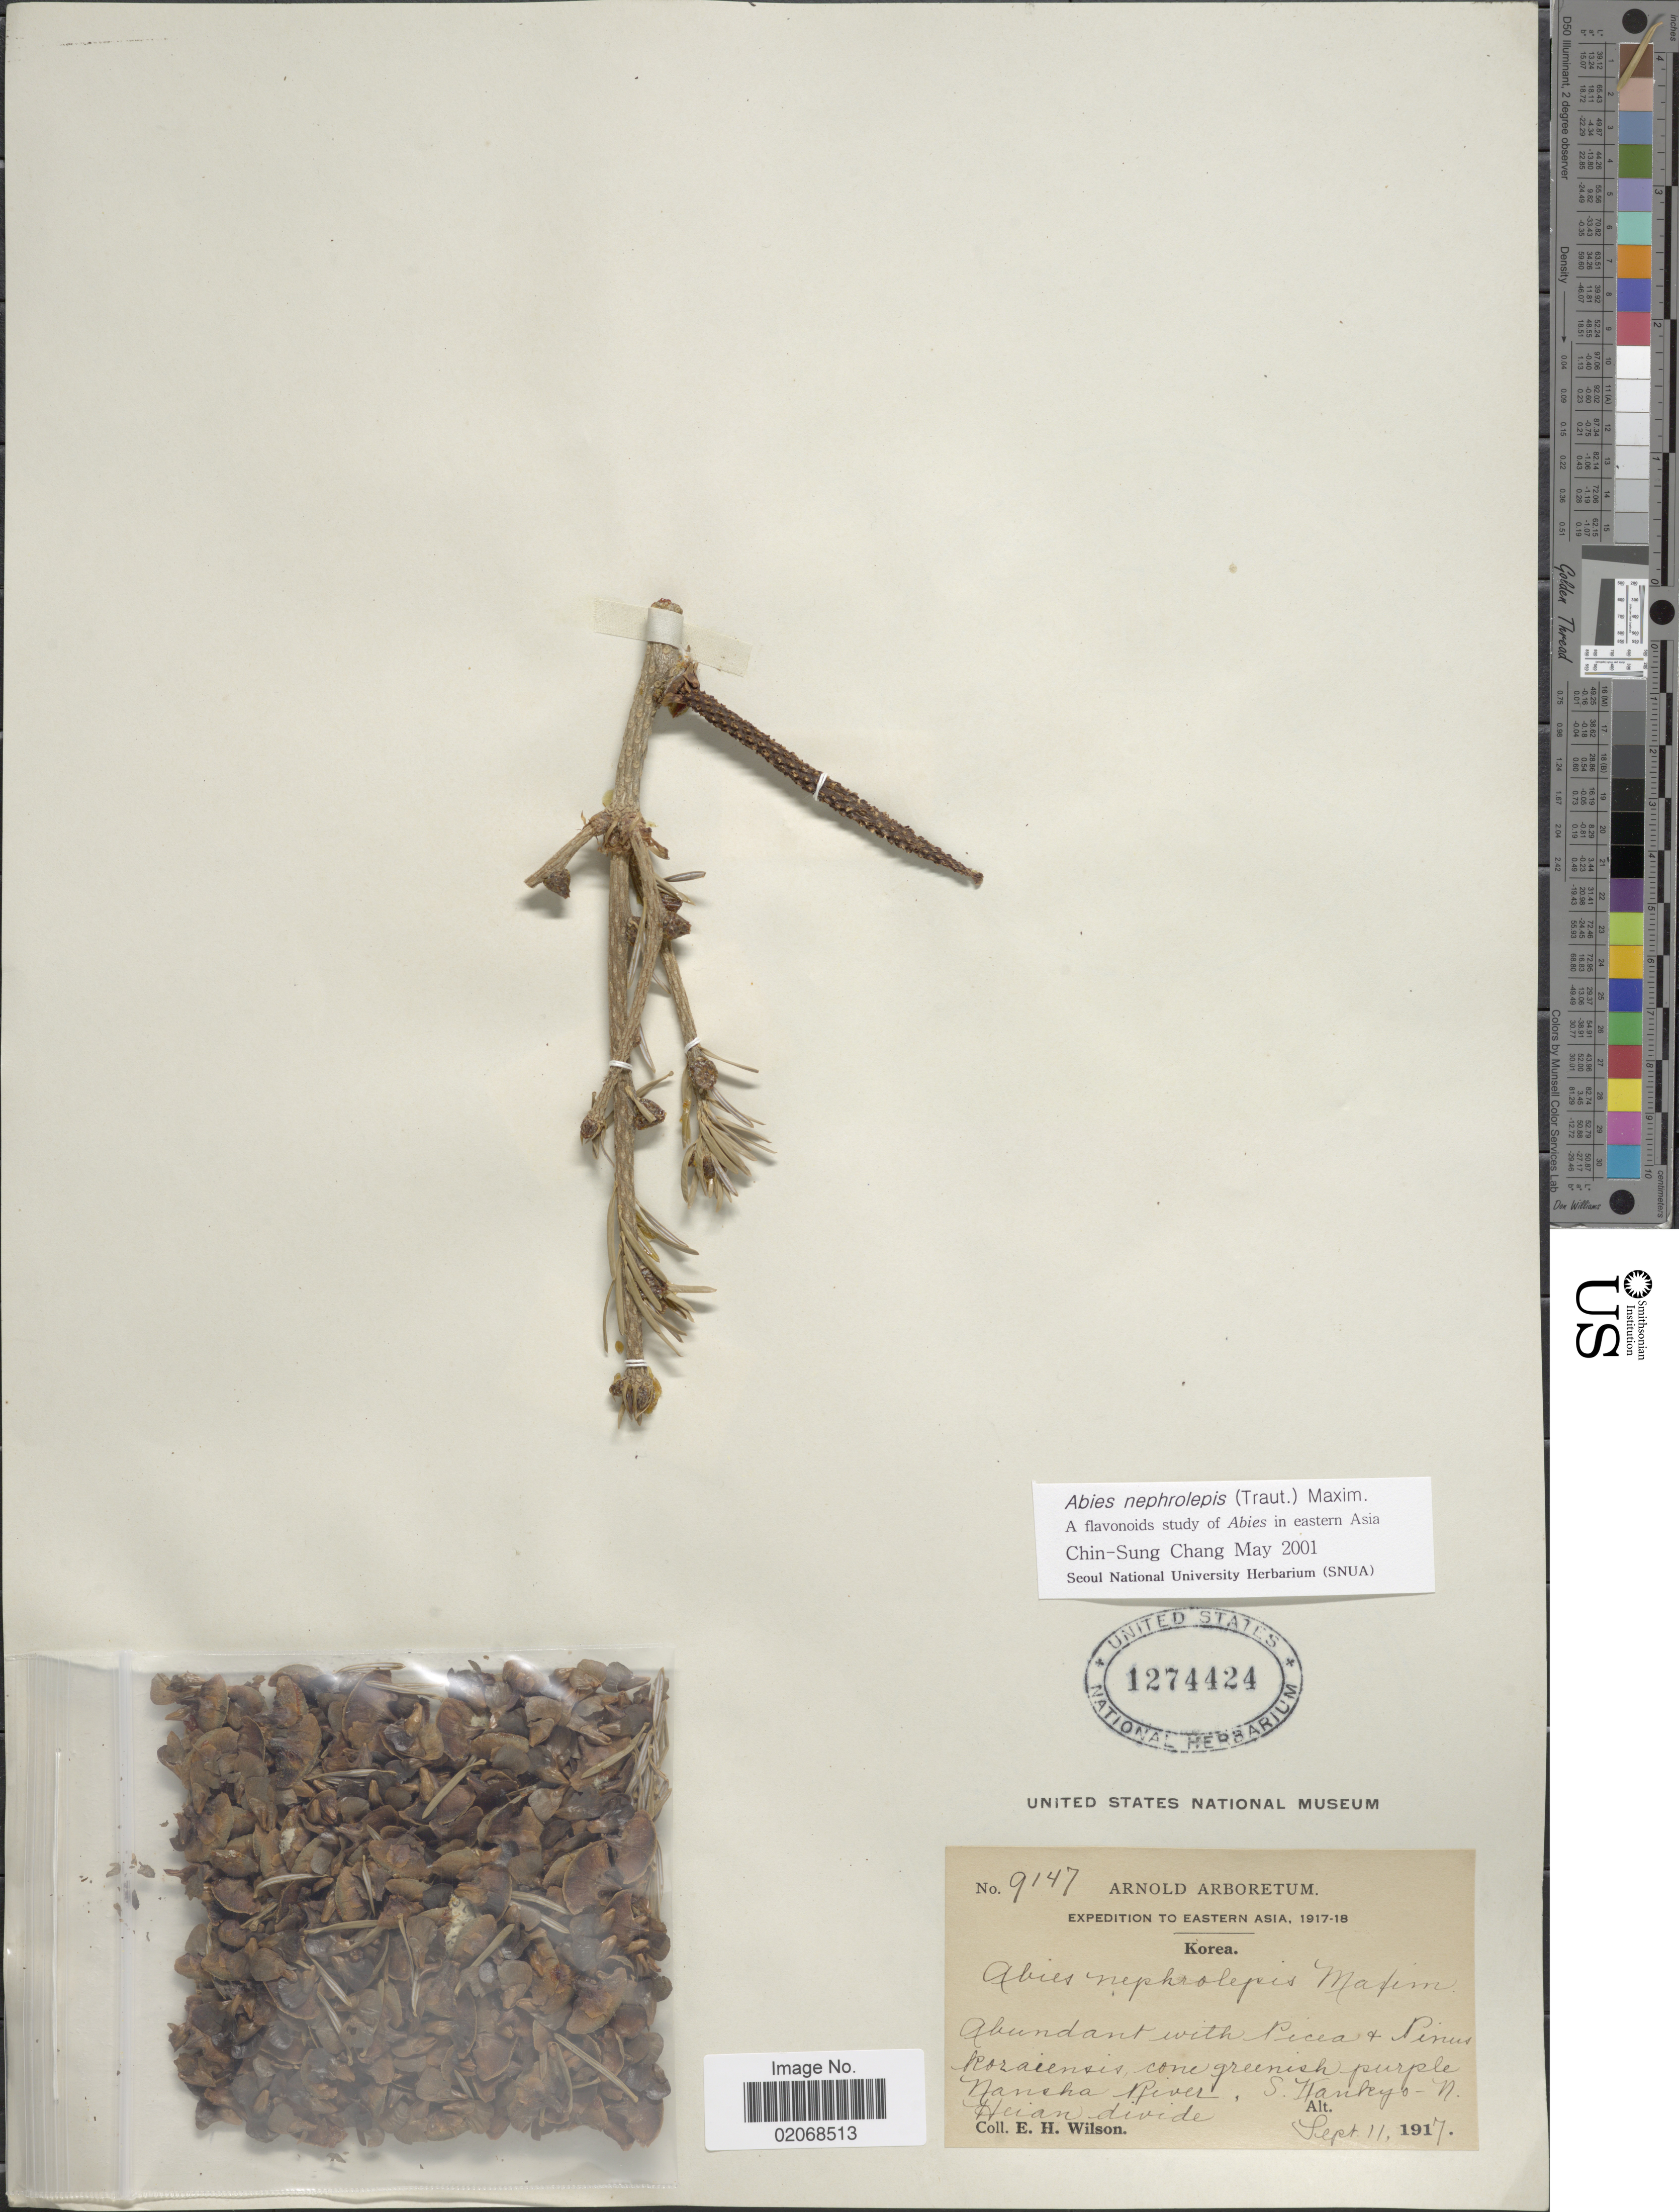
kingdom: Plantae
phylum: Tracheophyta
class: Pinopsida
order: Pinales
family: Pinaceae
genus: Abies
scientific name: Abies nephrolepis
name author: (Trautv.) Maxim.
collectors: E. Wilson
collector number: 9147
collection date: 1917-09-11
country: North Korea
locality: Eastern Asia, Nansha River, S. Kankyo - N, Heian divide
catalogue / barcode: US 1274424